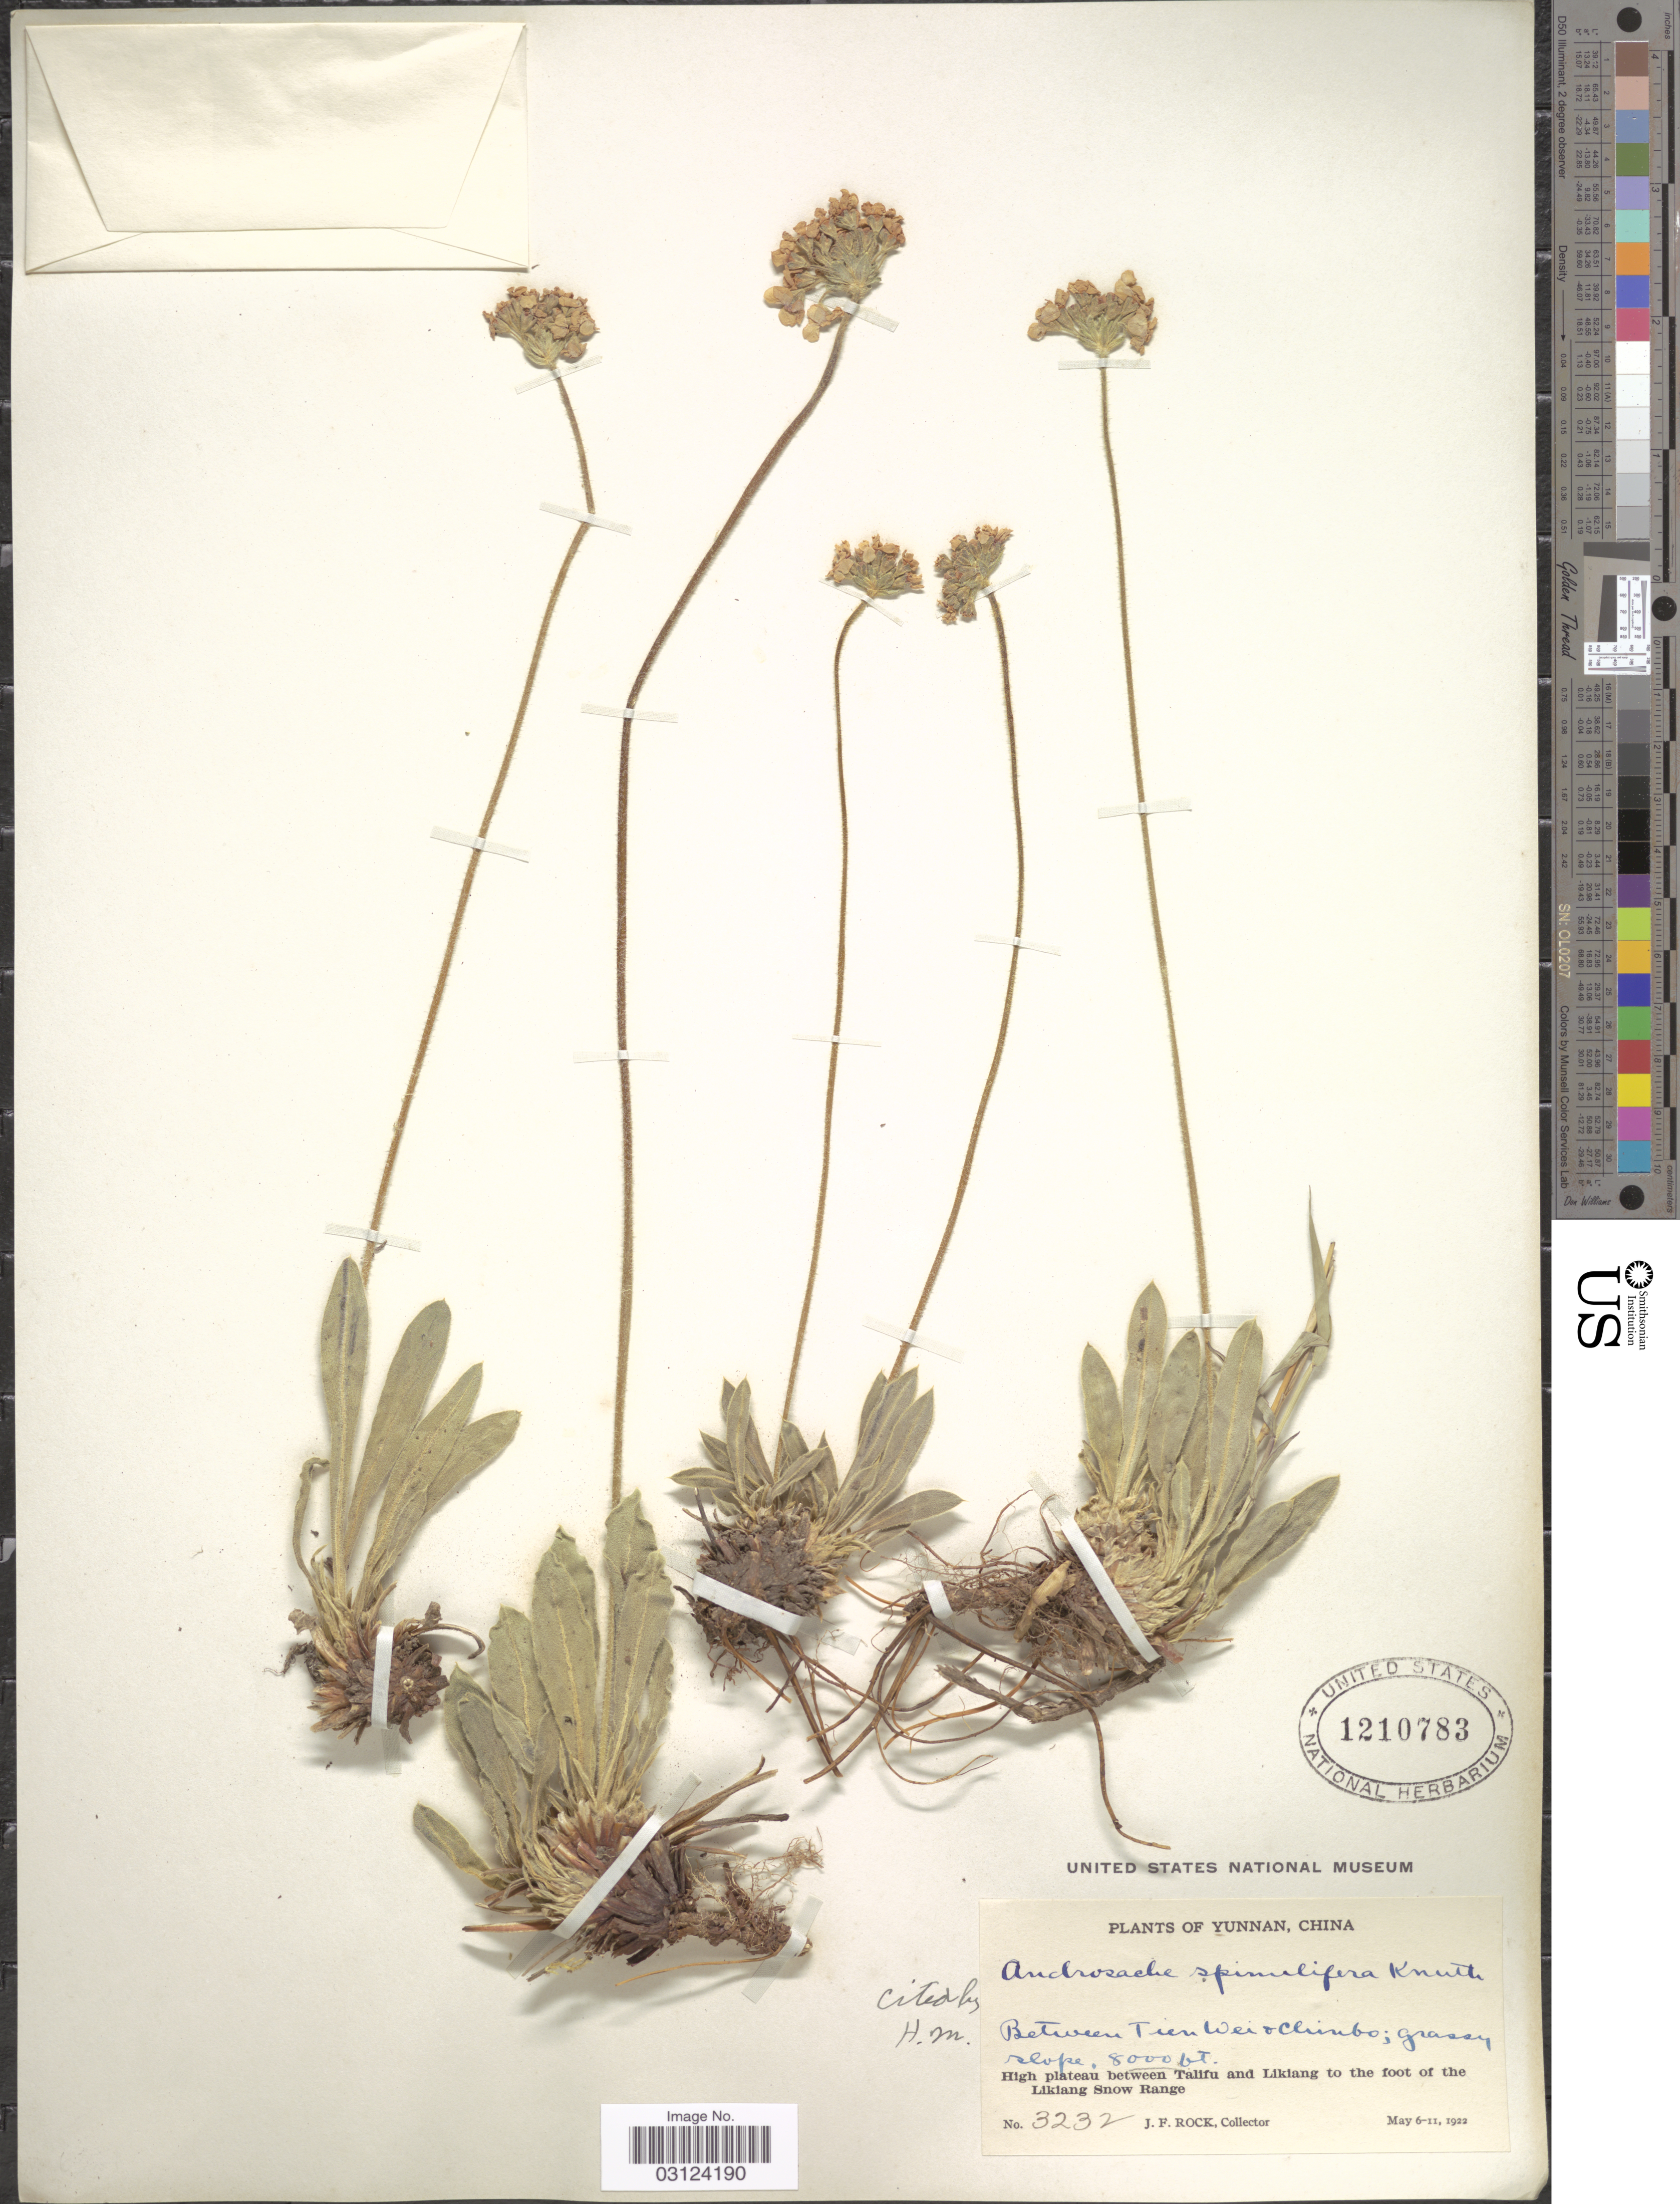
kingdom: Plantae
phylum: Tracheophyta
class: Magnoliopsida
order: Ericales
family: Primulaceae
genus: Androsace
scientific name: Androsace spinulifera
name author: (Franch.) R. Knuth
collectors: J. Rock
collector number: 3232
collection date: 1922-05-06/1922-05-11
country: China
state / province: Yunnan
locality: Between Tien Wei & Chimbo, High plateau between Talifu and Likiang to the foot of the Likiang Snow Range.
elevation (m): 2438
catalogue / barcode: US 1210783